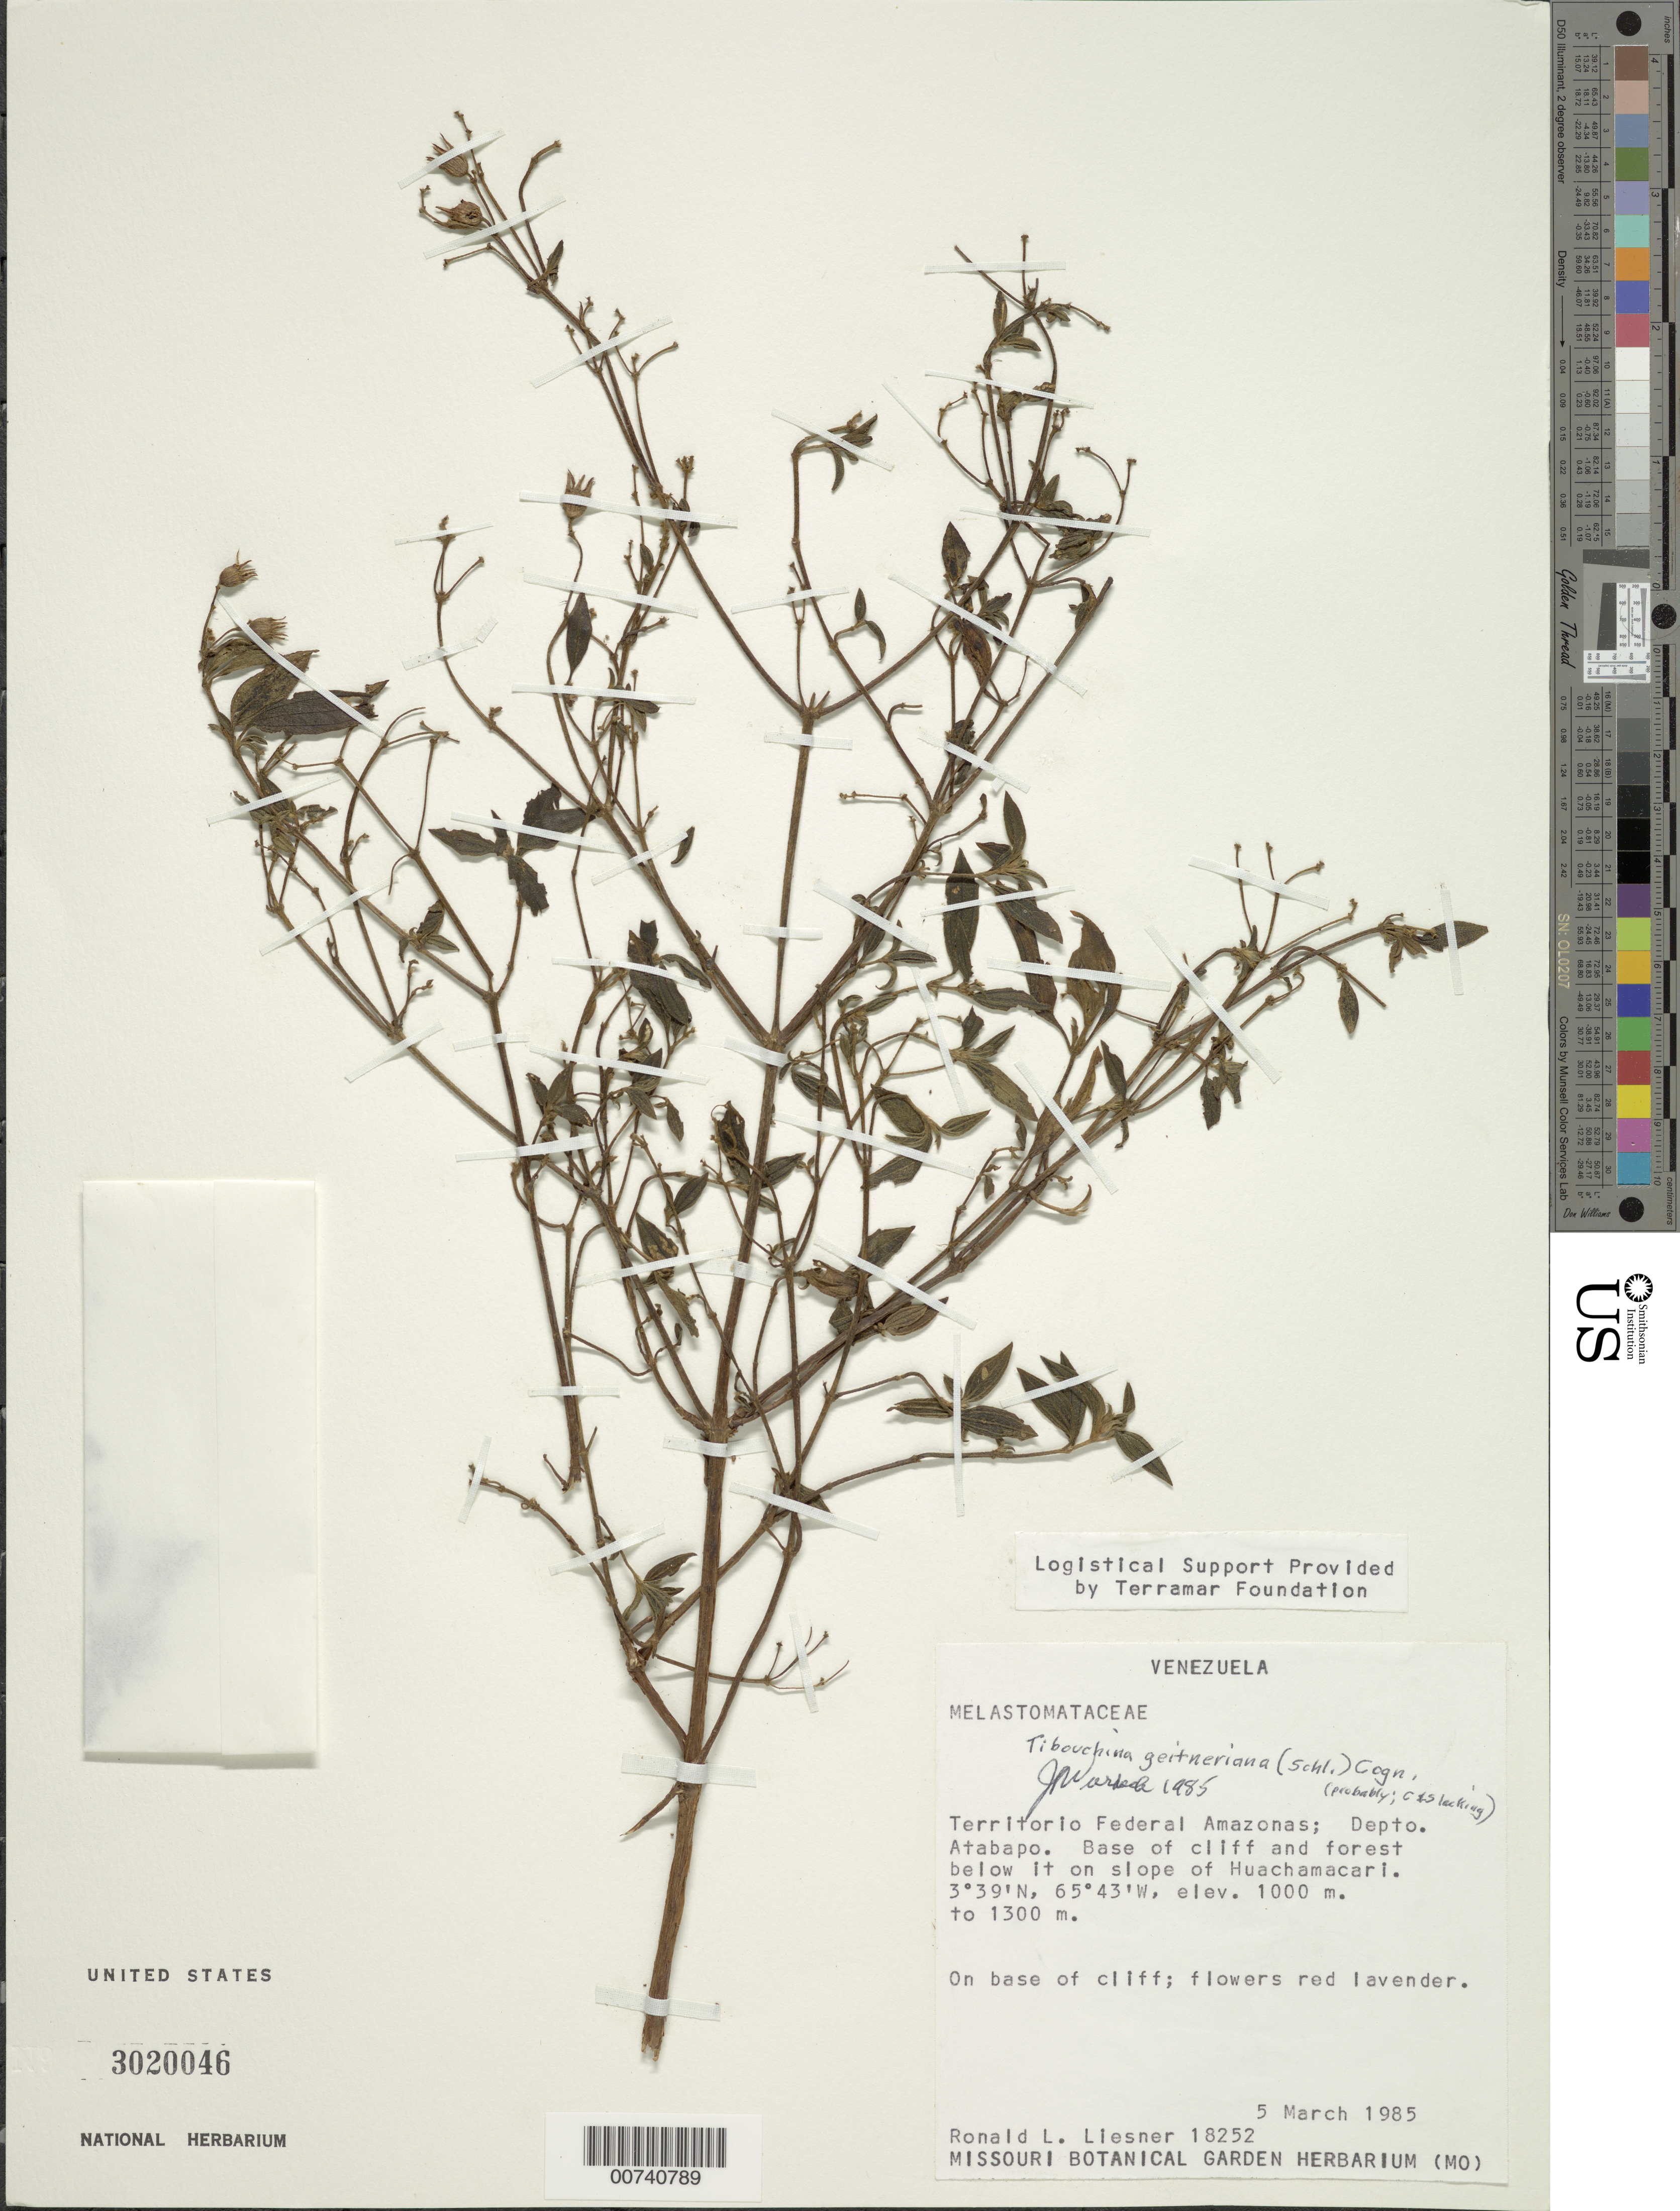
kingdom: Plantae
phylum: Tracheophyta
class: Magnoliopsida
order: Myrtales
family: Melastomataceae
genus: Chaetogastra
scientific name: Chaetogastra geitneriana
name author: Schltdl.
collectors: R. L. Liesner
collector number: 18252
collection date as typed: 5-Mar-85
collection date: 1985-03-05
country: Venezuela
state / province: Amazonas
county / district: Atabapo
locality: Huachamacari slopes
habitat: Base of cliff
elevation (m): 1000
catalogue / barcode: US 3020046